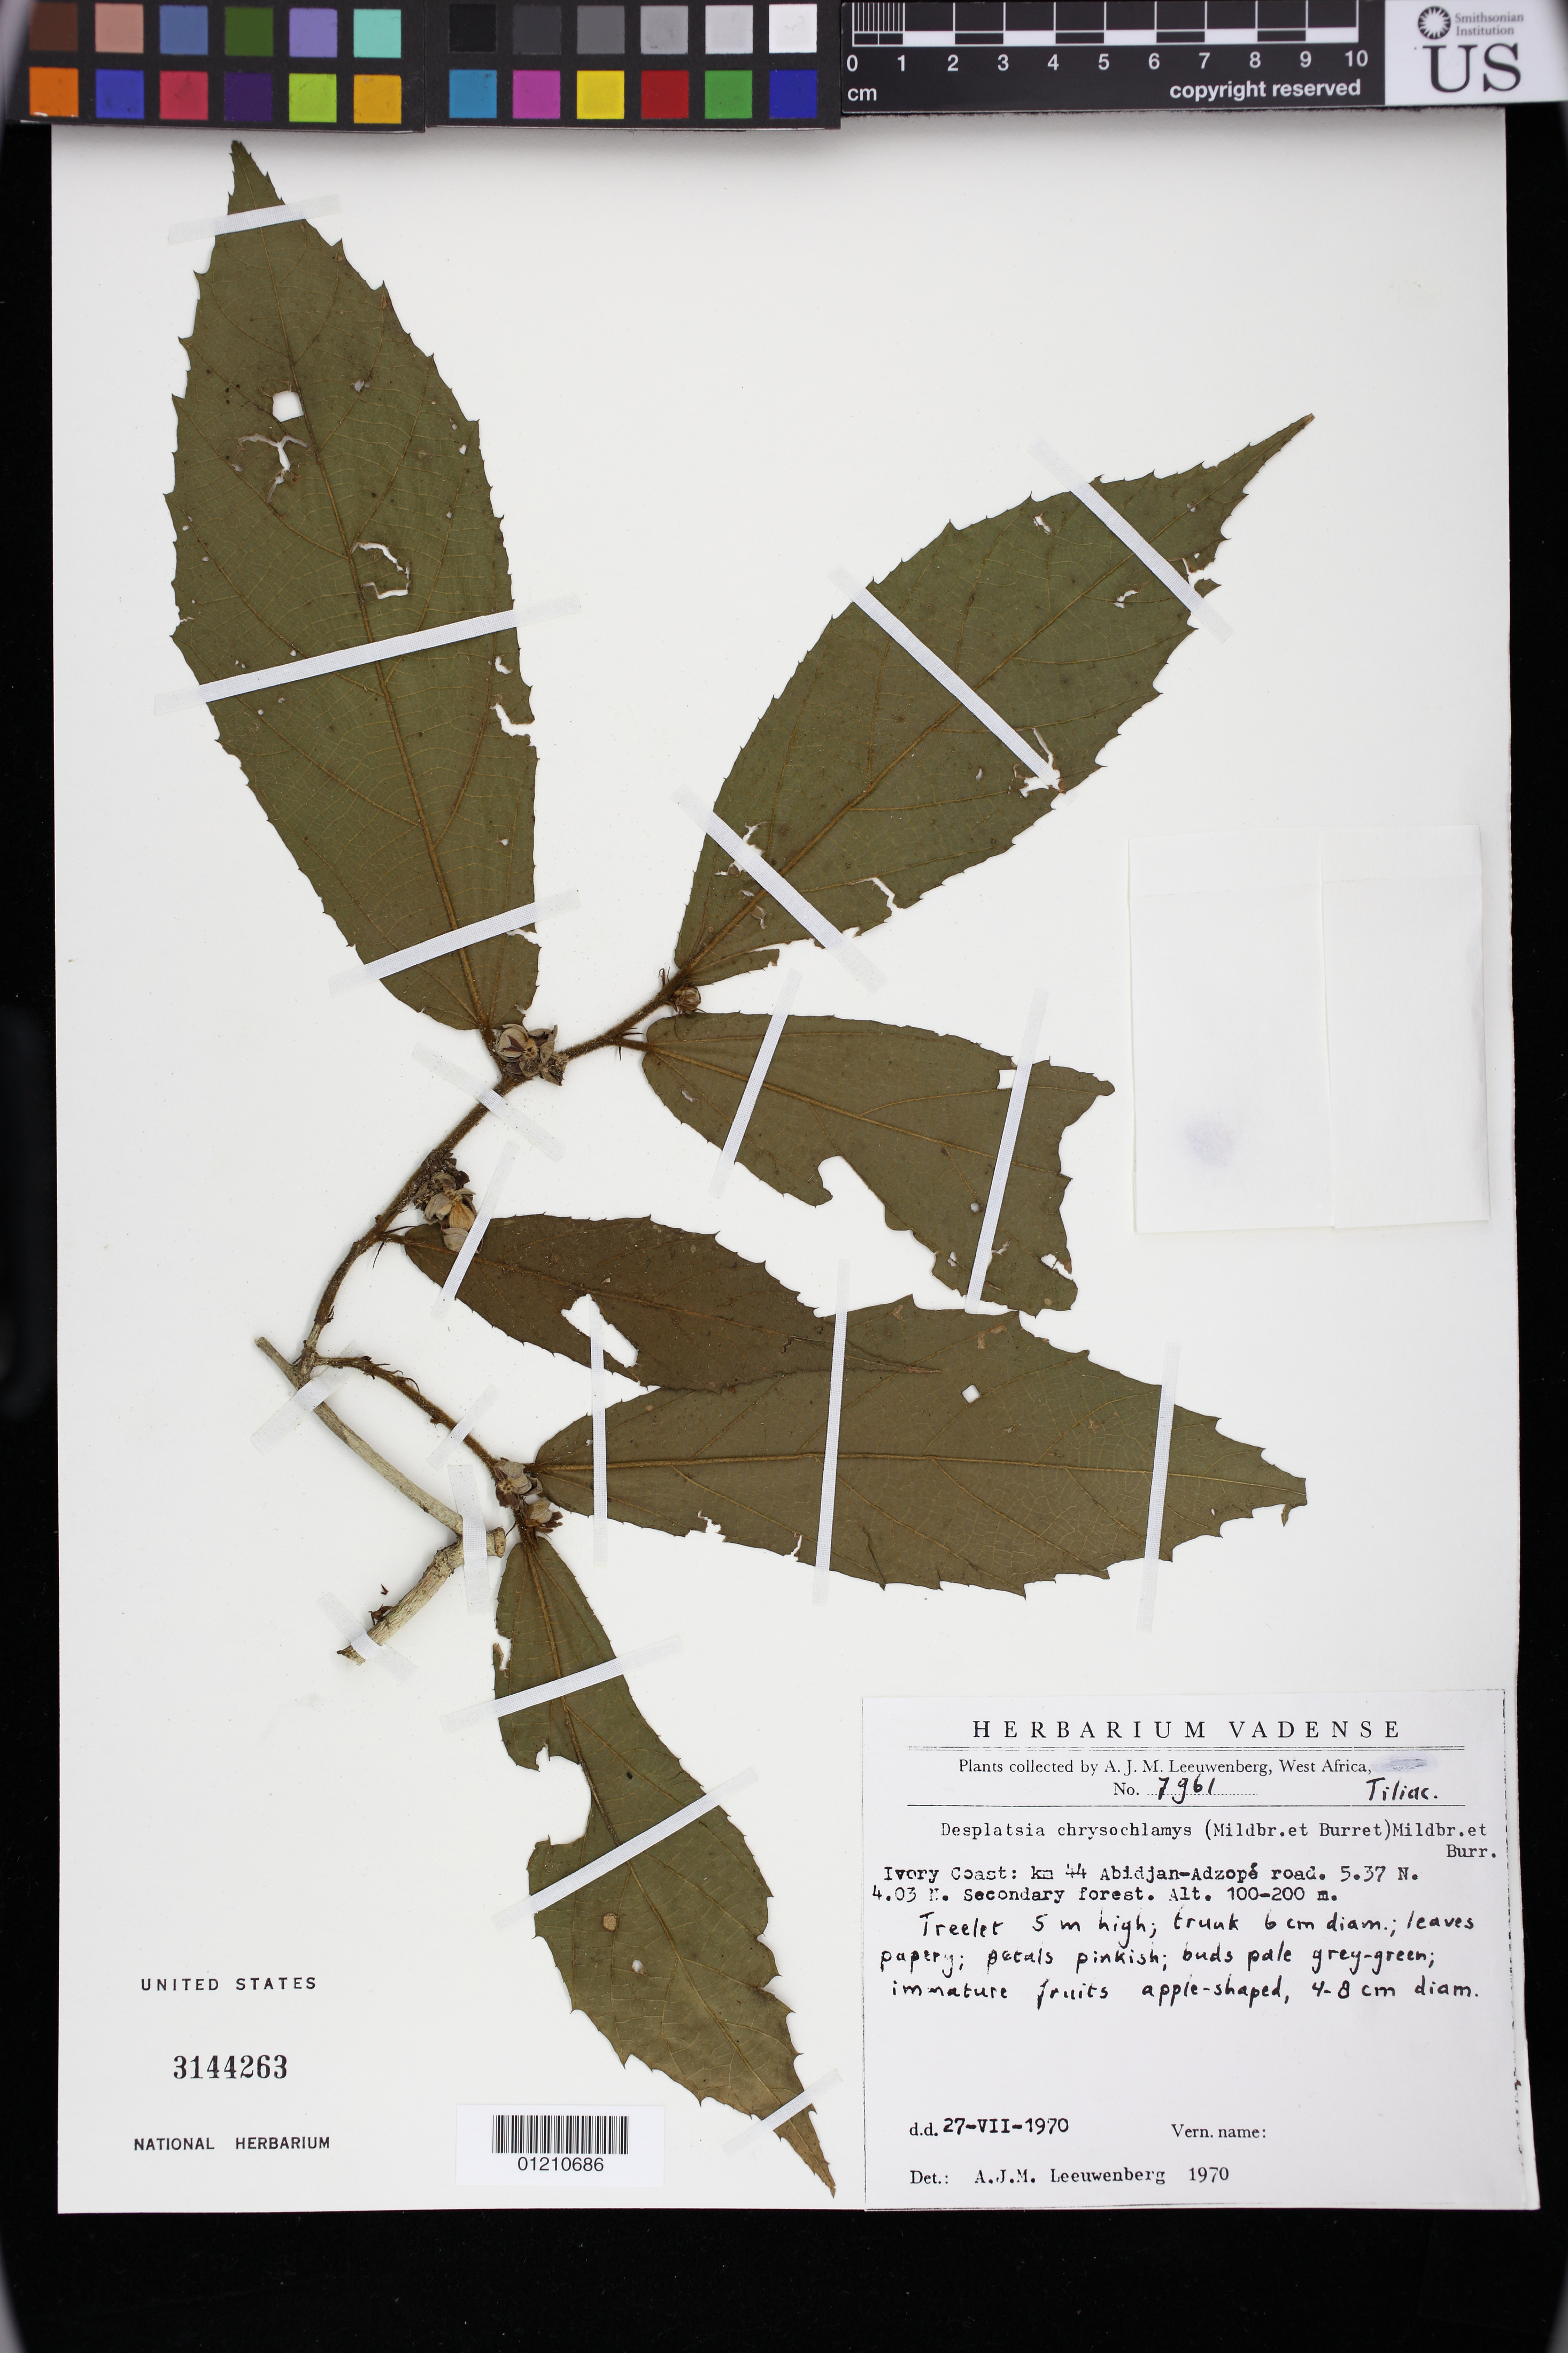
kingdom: Plantae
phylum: Tracheophyta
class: Magnoliopsida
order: Malvales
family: Malvaceae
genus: Desplatsia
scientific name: Desplatsia chrysochlamys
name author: Mildbr. & Burret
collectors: A. J. M. Leeuwenberg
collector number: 7961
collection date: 1970-07-27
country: Ivory Coast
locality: km 44 Abidjan-Adzope road. 5.37 N. 4.03 N.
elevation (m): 100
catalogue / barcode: US 3144263